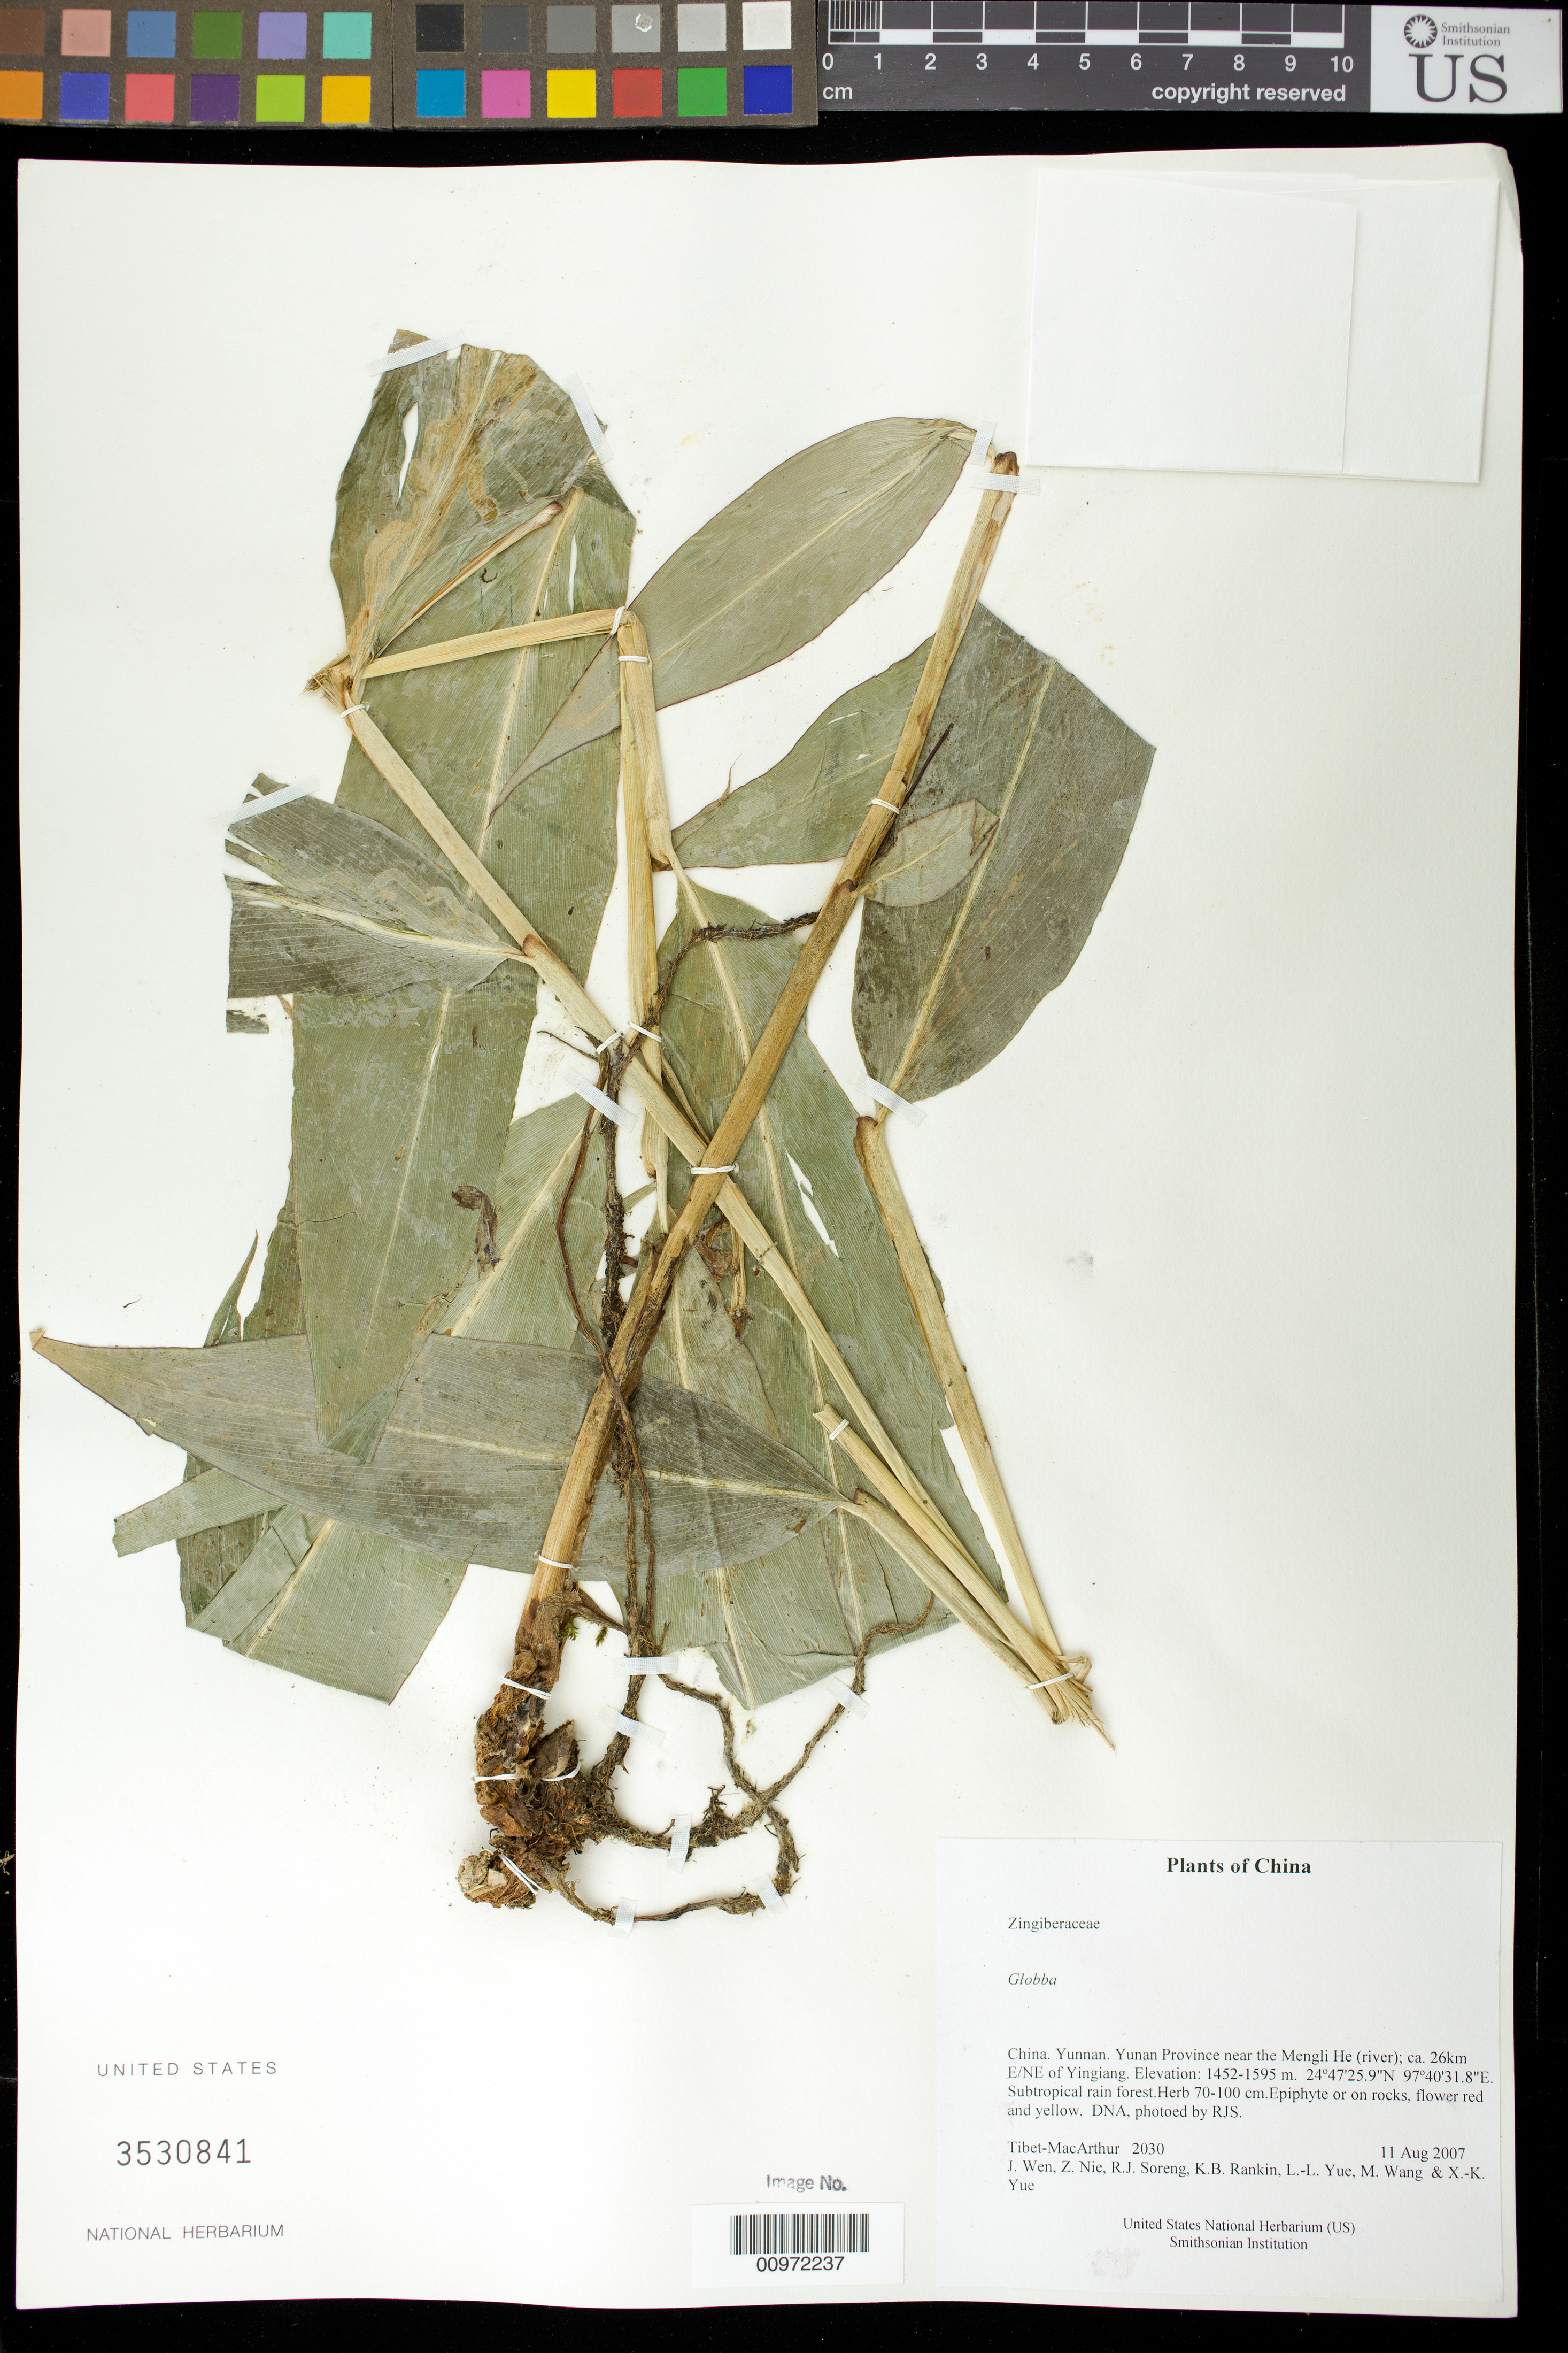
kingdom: Plantae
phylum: Tracheophyta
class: Liliopsida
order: Zingiberales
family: Zingiberaceae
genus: Globba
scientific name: Globba sp.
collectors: Tibet-MacArthur, J. Wen, Z. Nie, R. J. Soreng, K. Rankin, L. Yue, M. Wang & X. Yue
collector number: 2030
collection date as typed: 11 Aug 2007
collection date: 2007-08-11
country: China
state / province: Yunnan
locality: Yunan Province near the Mengli He (river); ca. 26km E/NE of Yingiang.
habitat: Subtropical rain forest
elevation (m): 1452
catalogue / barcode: US 3530841